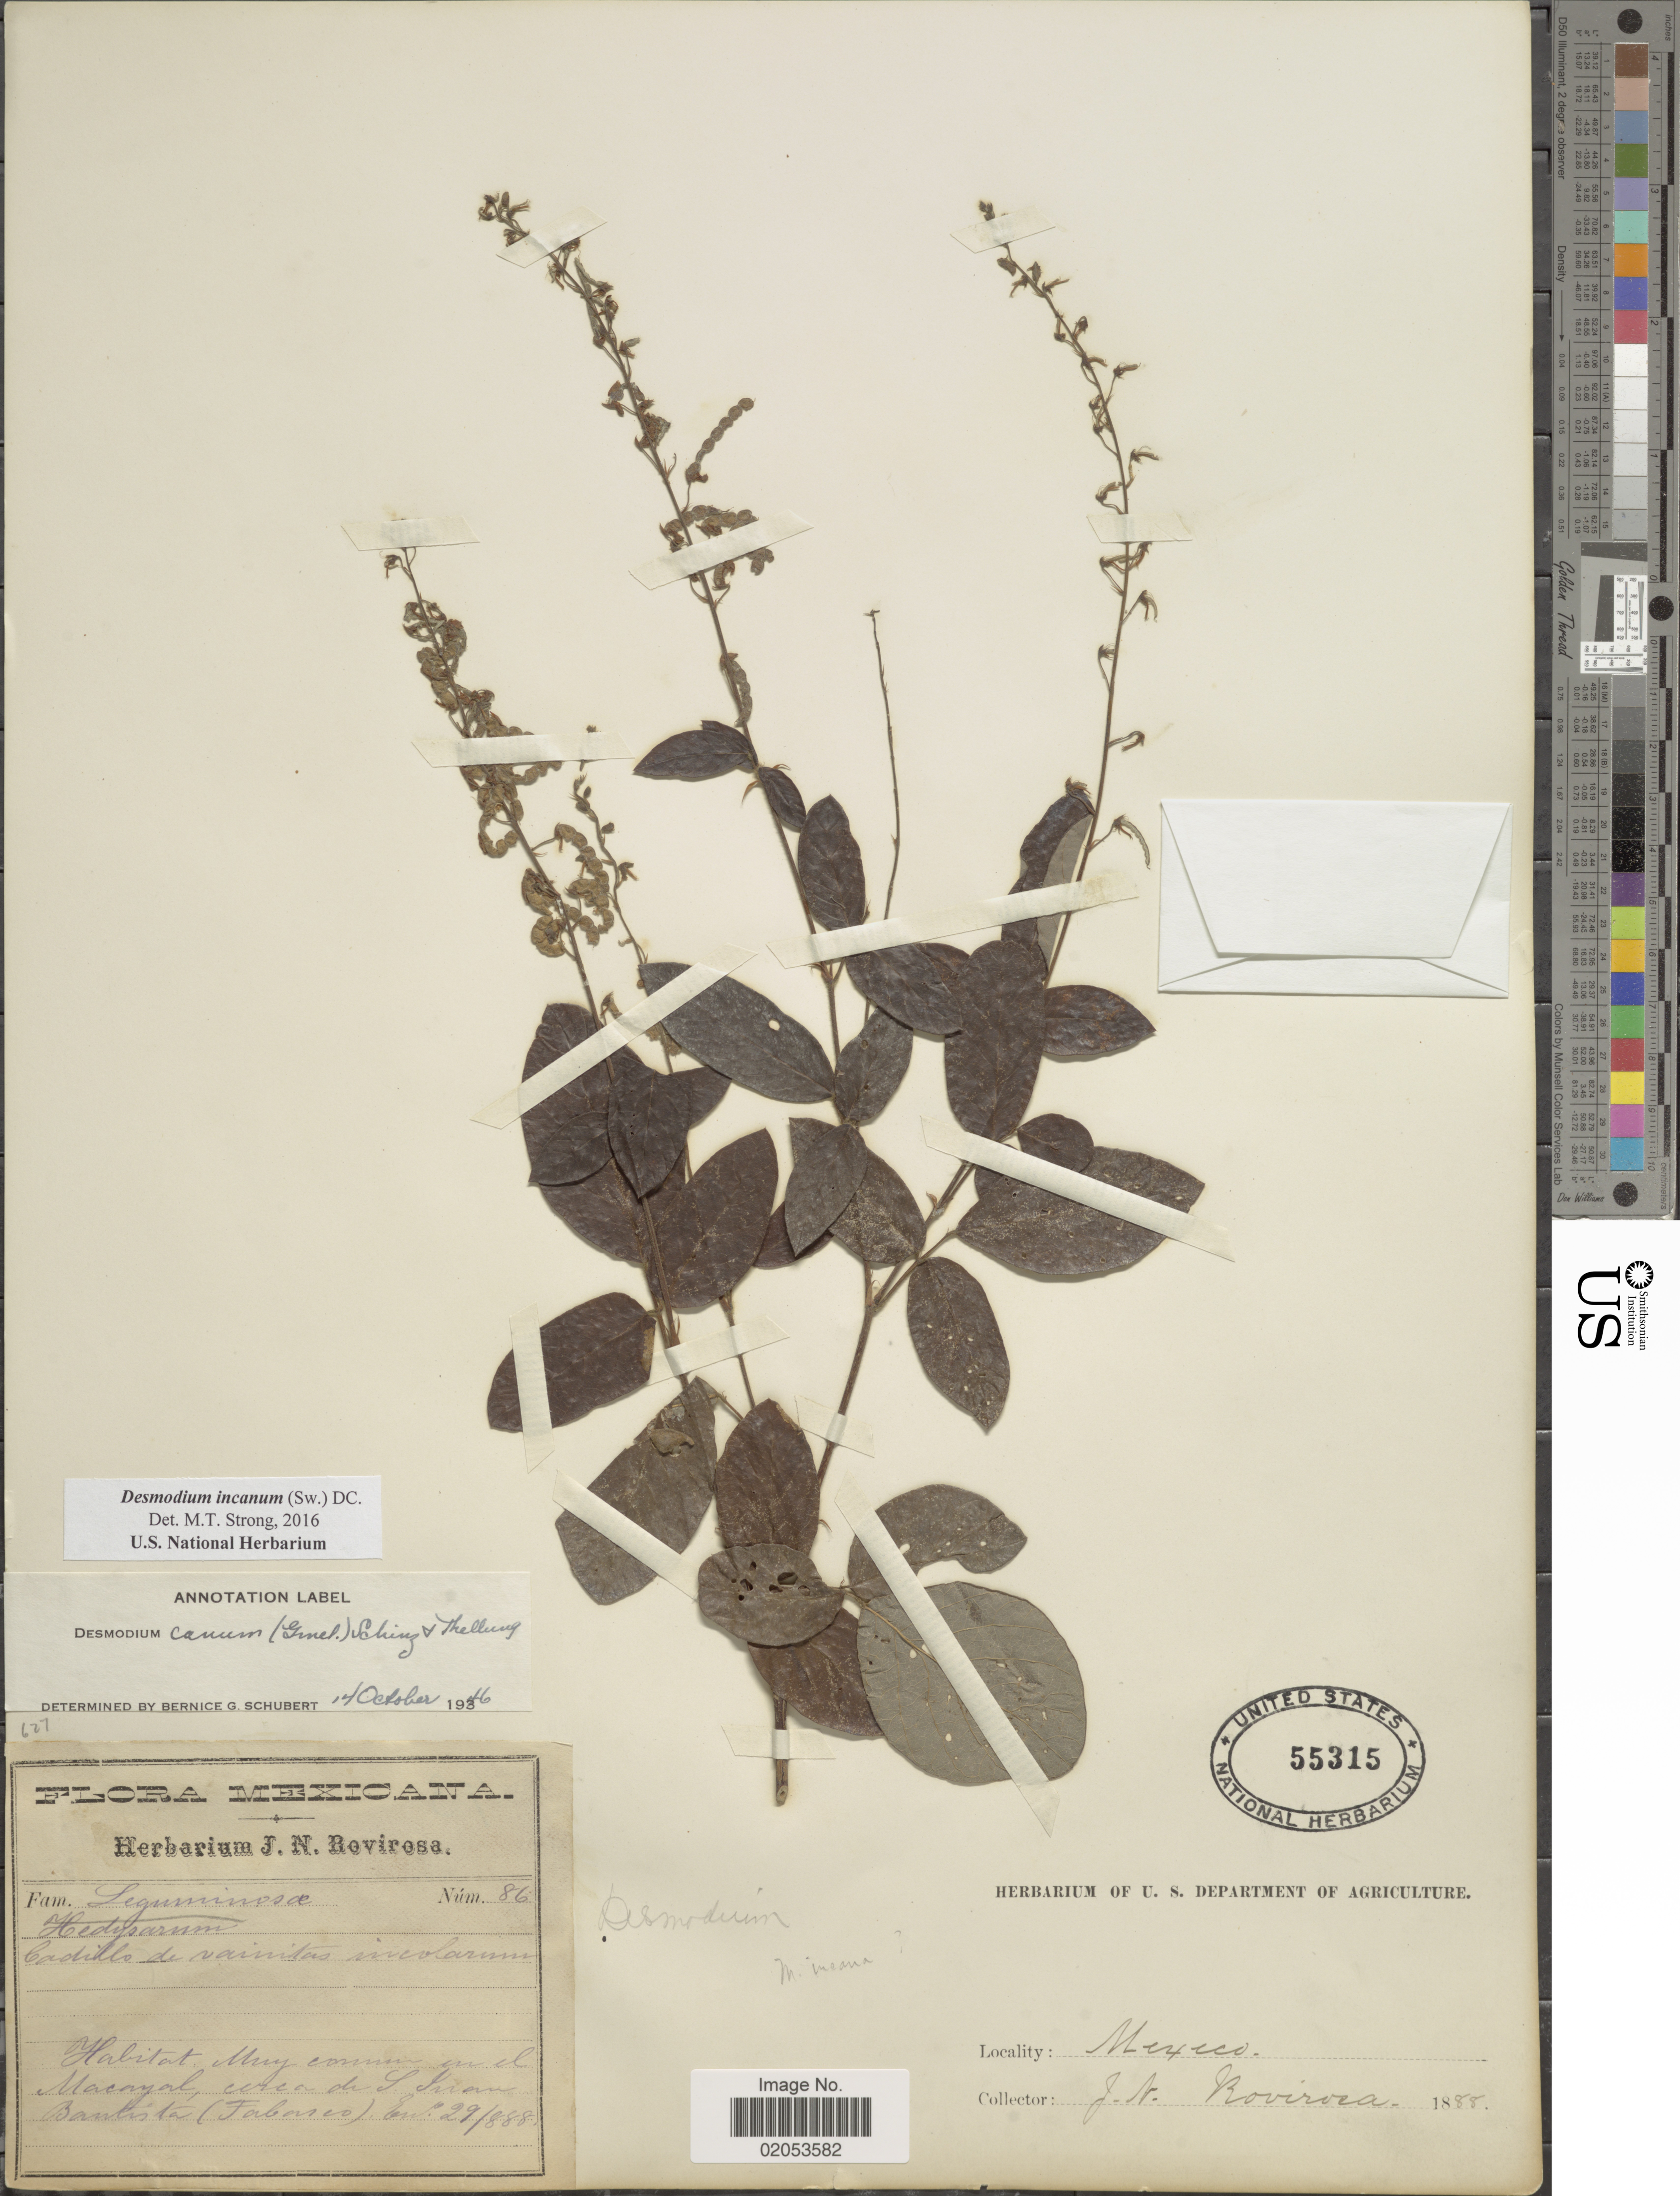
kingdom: Plantae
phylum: Tracheophyta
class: Magnoliopsida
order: Fabales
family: Fabaceae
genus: Desmodium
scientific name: Desmodium incanum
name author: (Sw.) DC.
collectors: J. N. Rovirosa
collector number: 86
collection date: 1888-01-29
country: Mexico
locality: En el Macayal, cerca de S. Kiran Bautista (Tabasco)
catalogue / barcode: US 55315